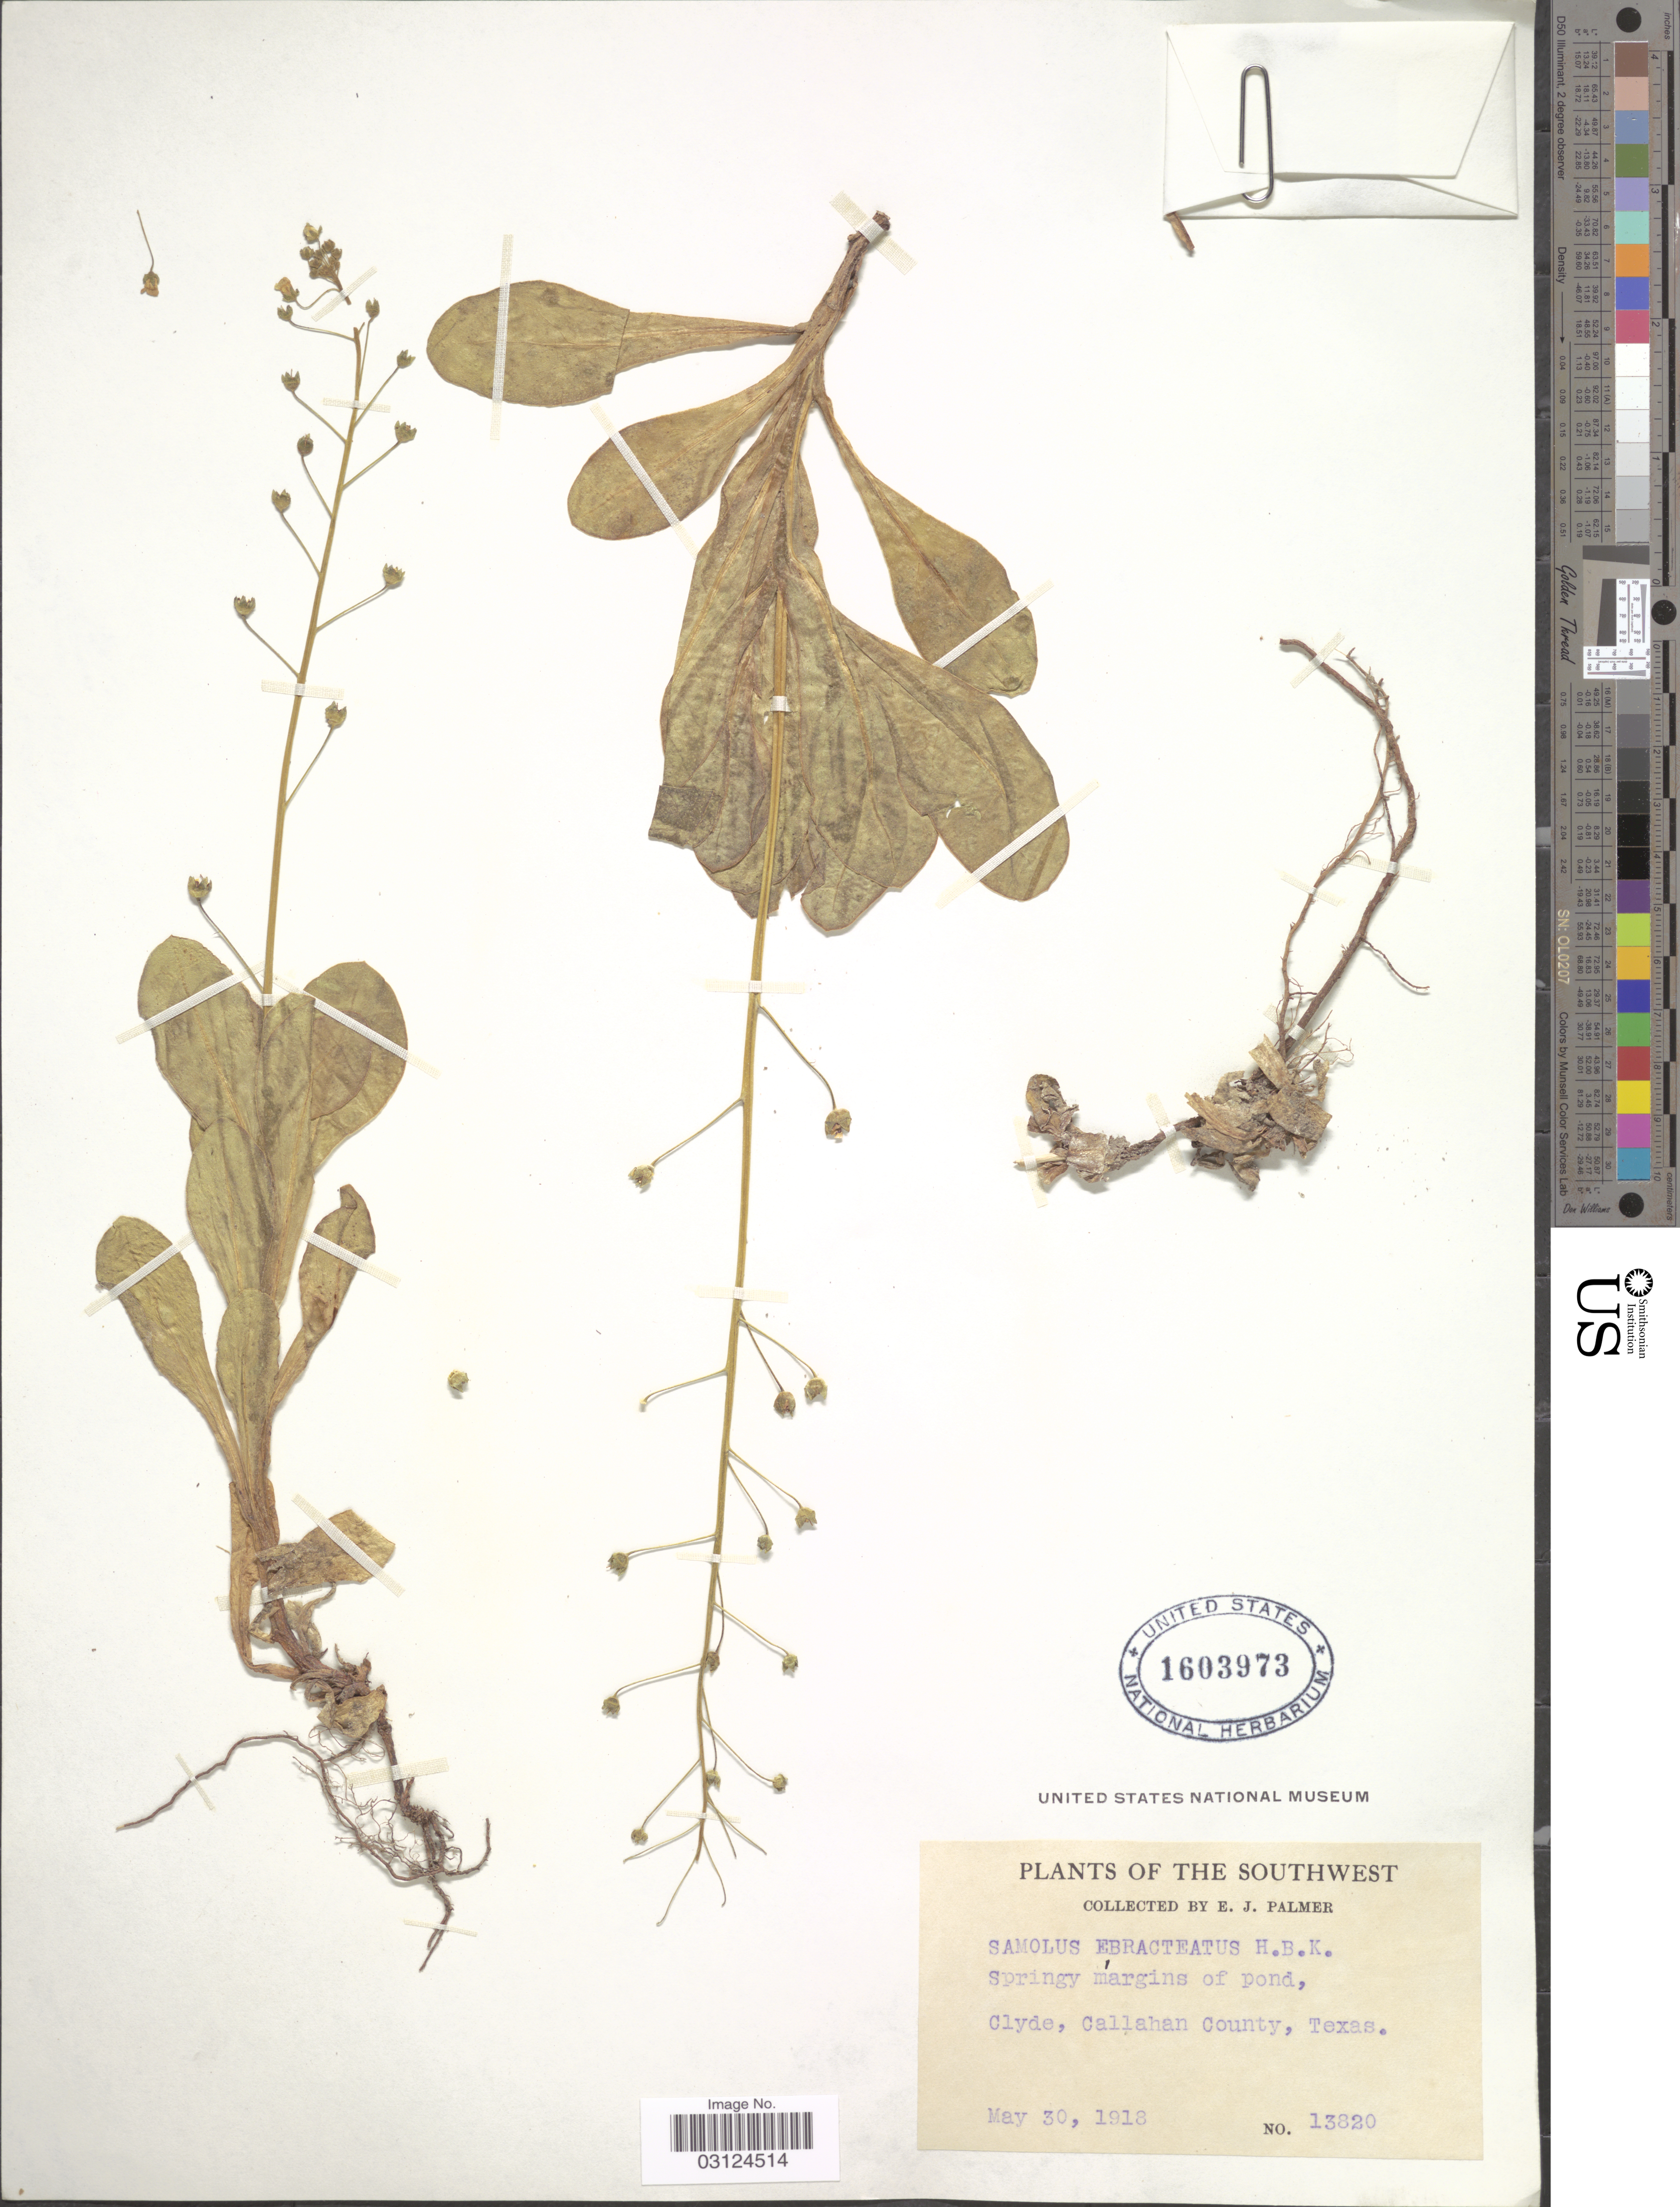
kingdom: Plantae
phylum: Tracheophyta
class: Magnoliopsida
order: Ericales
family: Primulaceae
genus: Samolus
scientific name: Samolus ebracteatus subsp. cuneatus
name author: (Small) R. Knuth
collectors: E. J. Palmer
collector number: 13820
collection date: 1918-05-30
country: United States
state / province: Texas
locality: The Southwest, Clyde, Callahan County, Texas.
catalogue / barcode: US 1603973